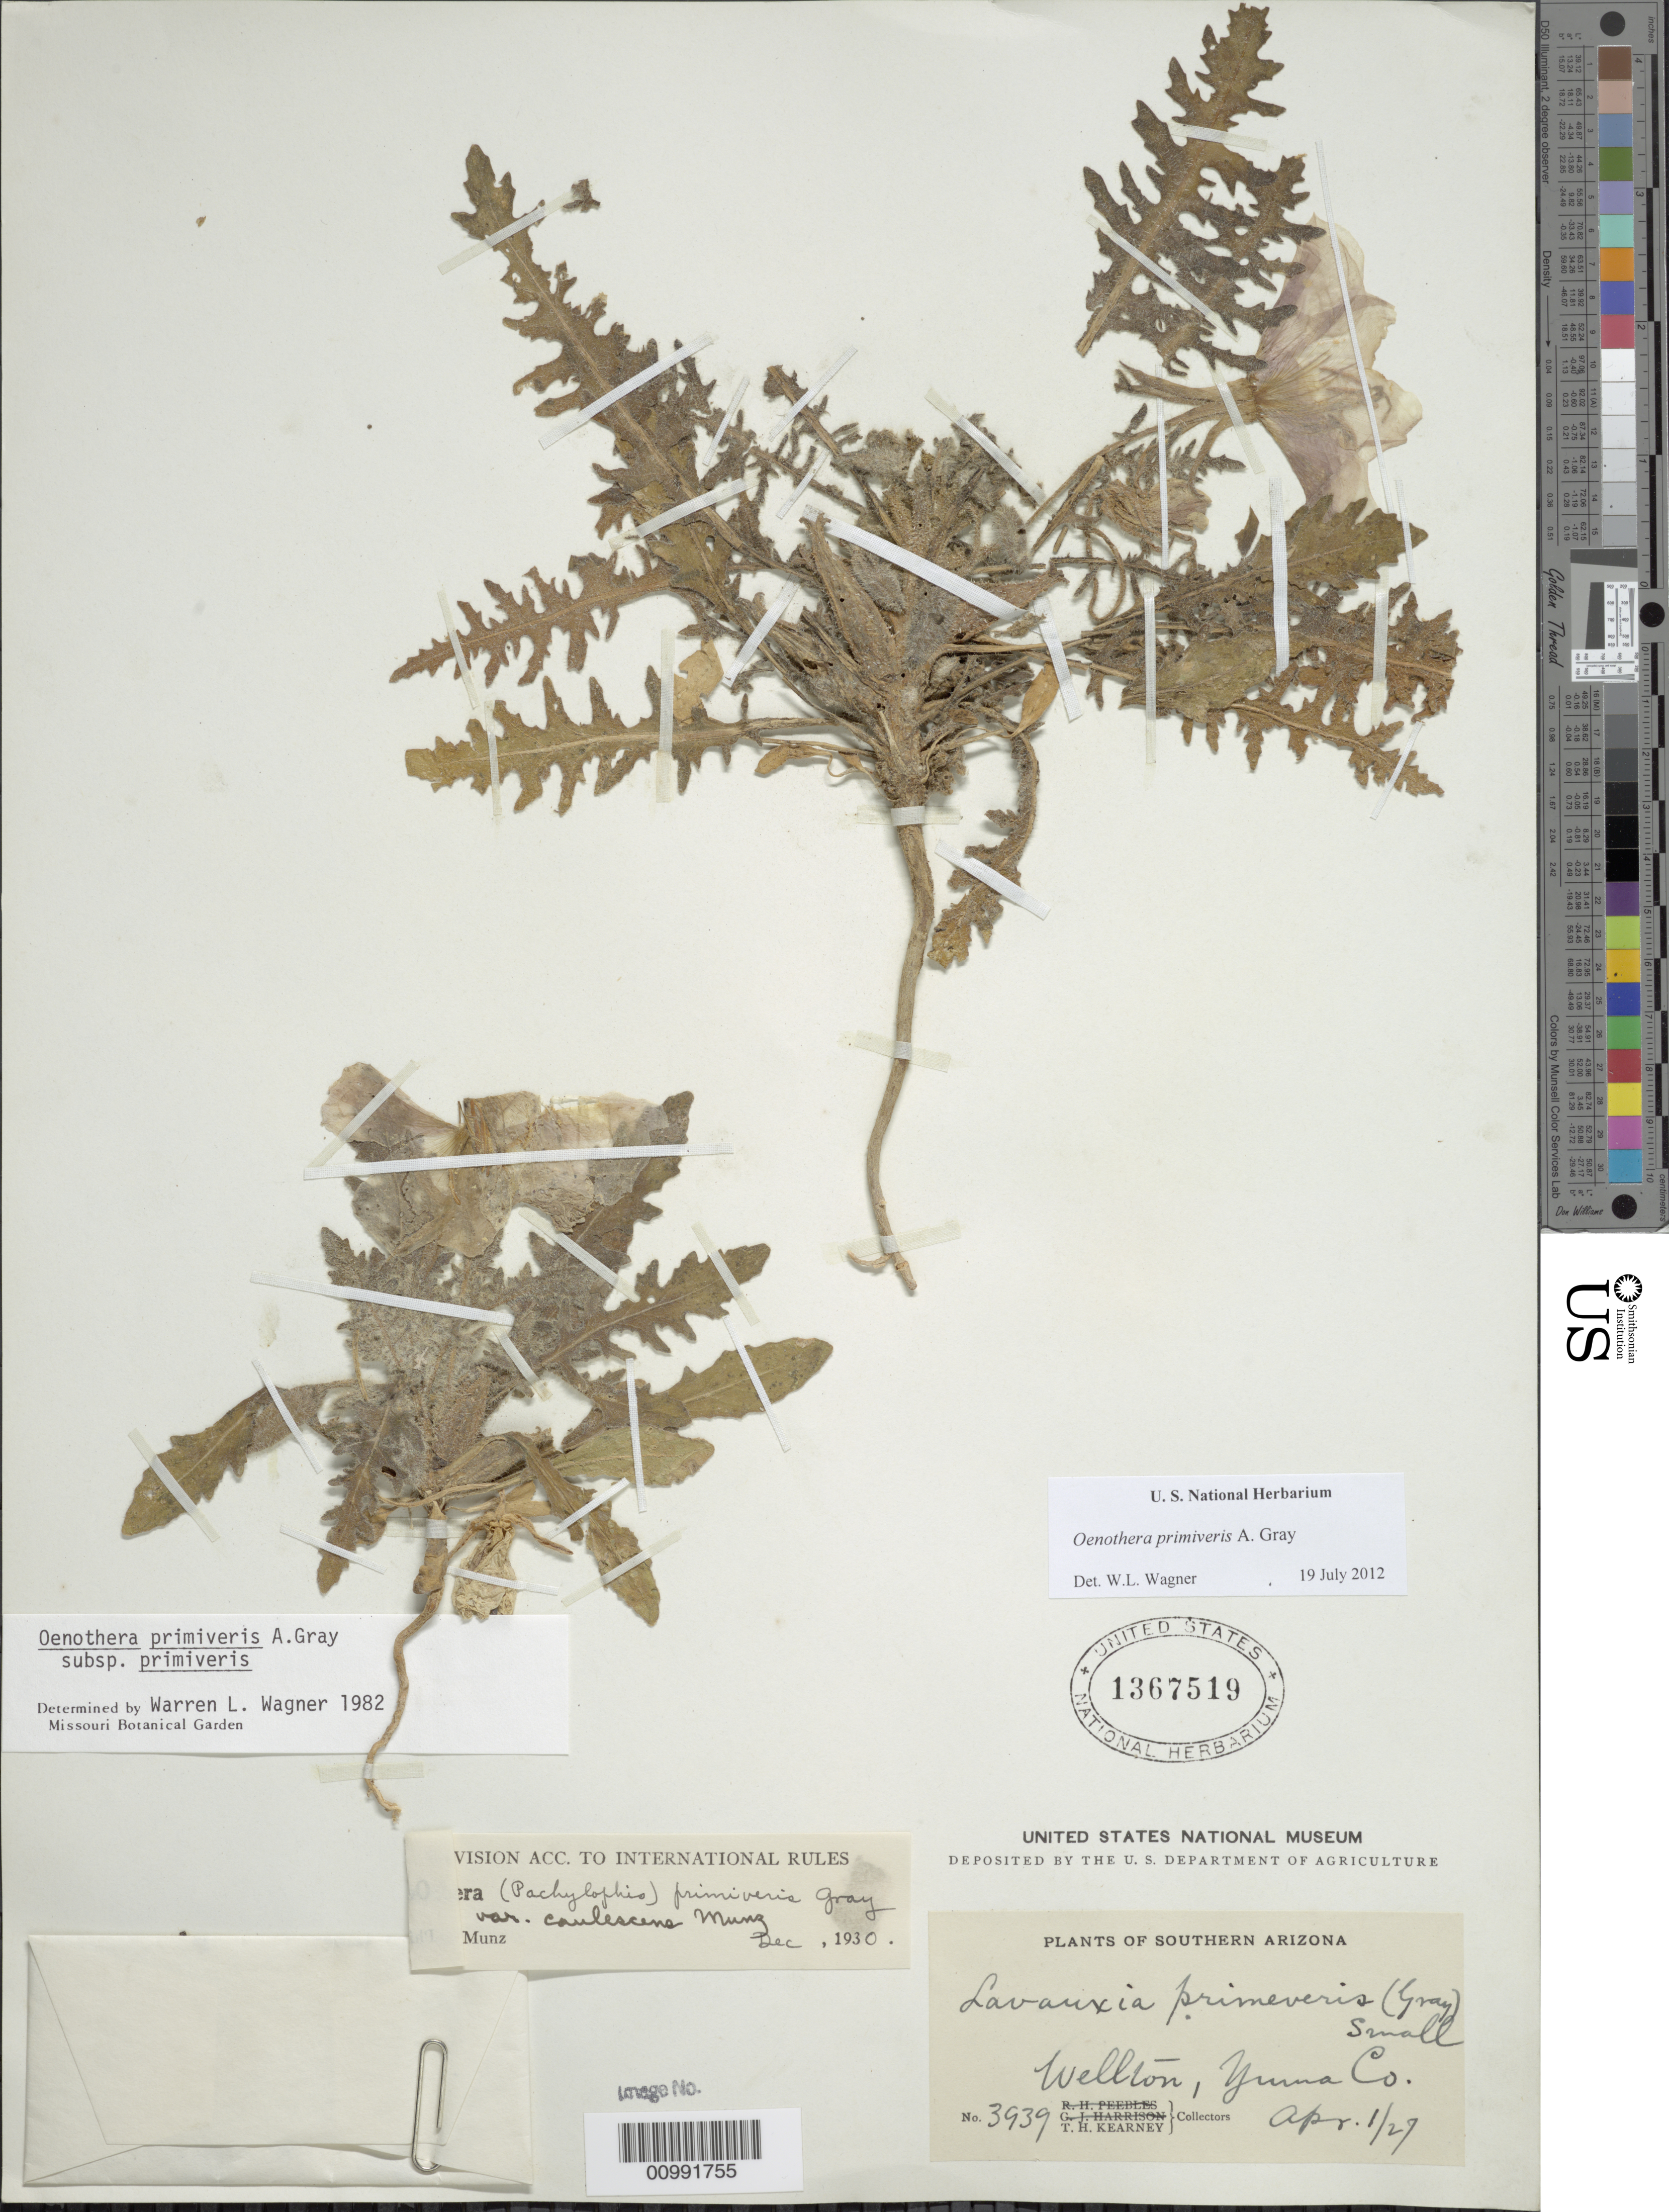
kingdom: Plantae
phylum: Tracheophyta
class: Magnoliopsida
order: Myrtales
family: Onagraceae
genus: Oenothera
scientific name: Oenothera primiveris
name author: A. Gray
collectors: T. H. Kearney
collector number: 3939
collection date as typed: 01 Apr 1929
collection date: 1929-04-01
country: United States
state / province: Arizona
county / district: Yuma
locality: Wellton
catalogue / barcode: US 1367519